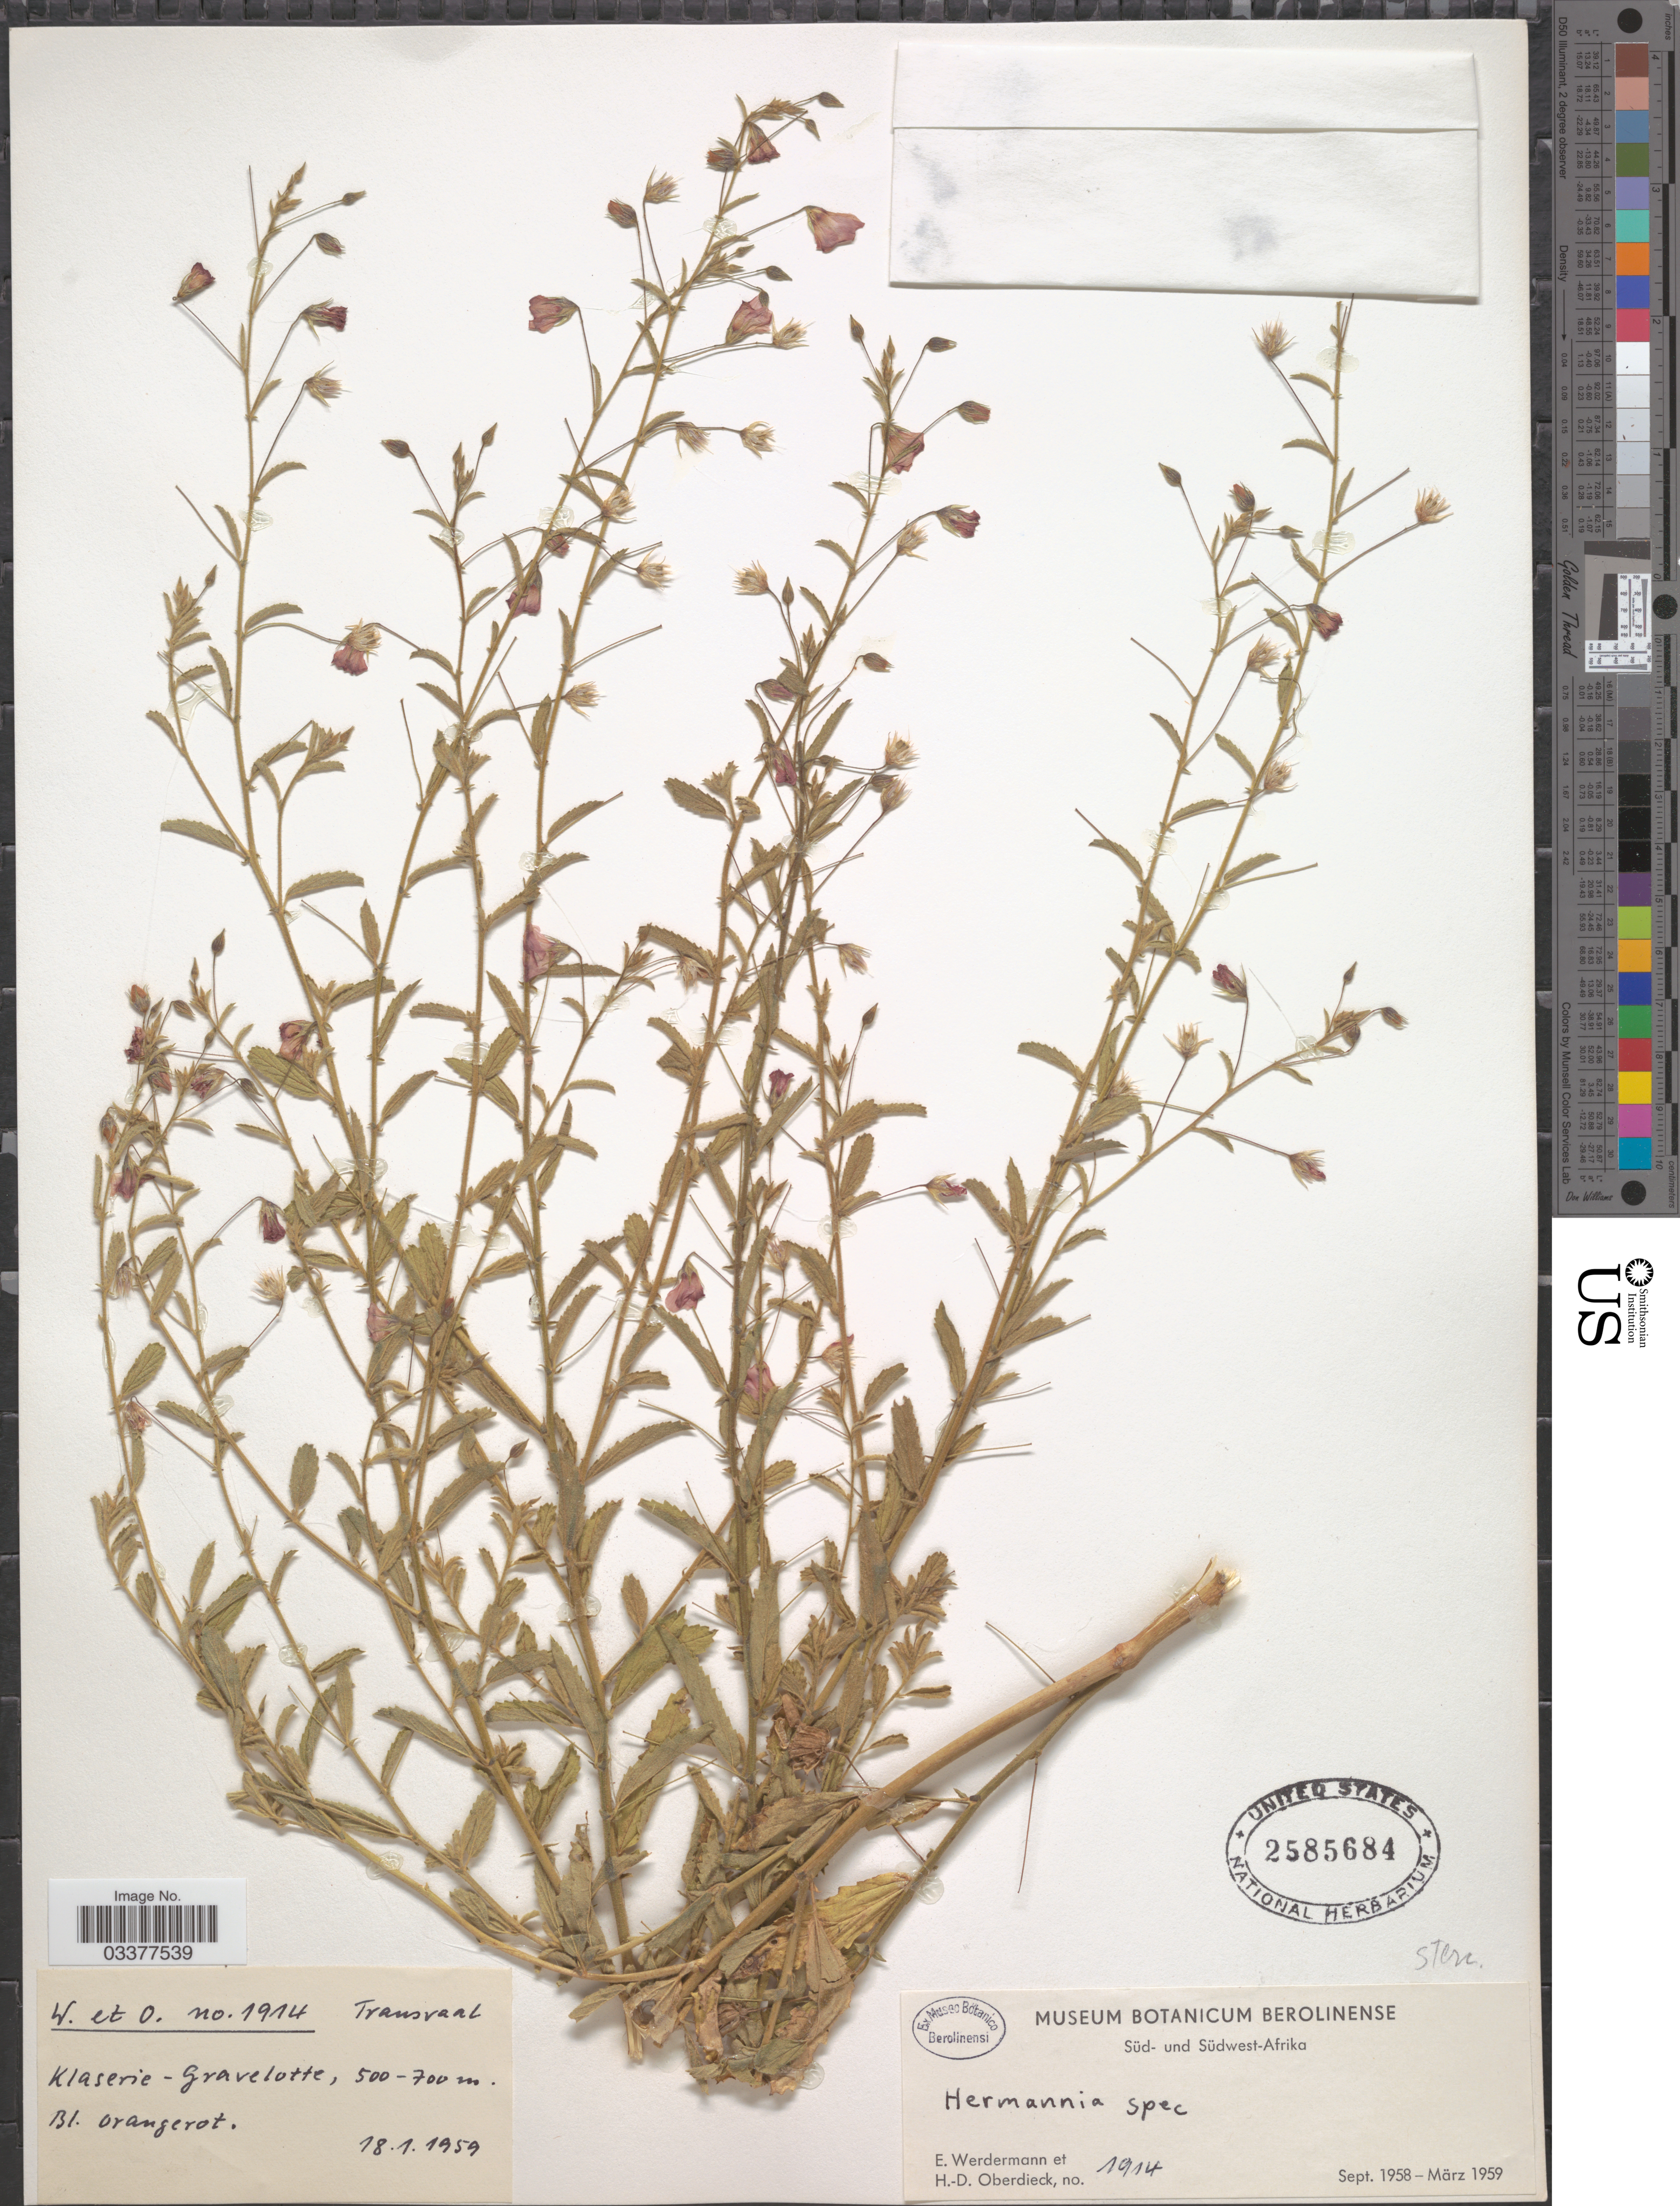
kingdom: Plantae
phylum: Tracheophyta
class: Magnoliopsida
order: Malvales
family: Malvaceae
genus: Hermannia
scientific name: Hermannia sp.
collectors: E. Werdermann & H. Oberdieck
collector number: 1914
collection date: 1959-01-18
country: South Africa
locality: Süd-Afrika. Transvaal. Klaserie-Gravelotte.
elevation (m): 500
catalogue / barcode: US 2585684